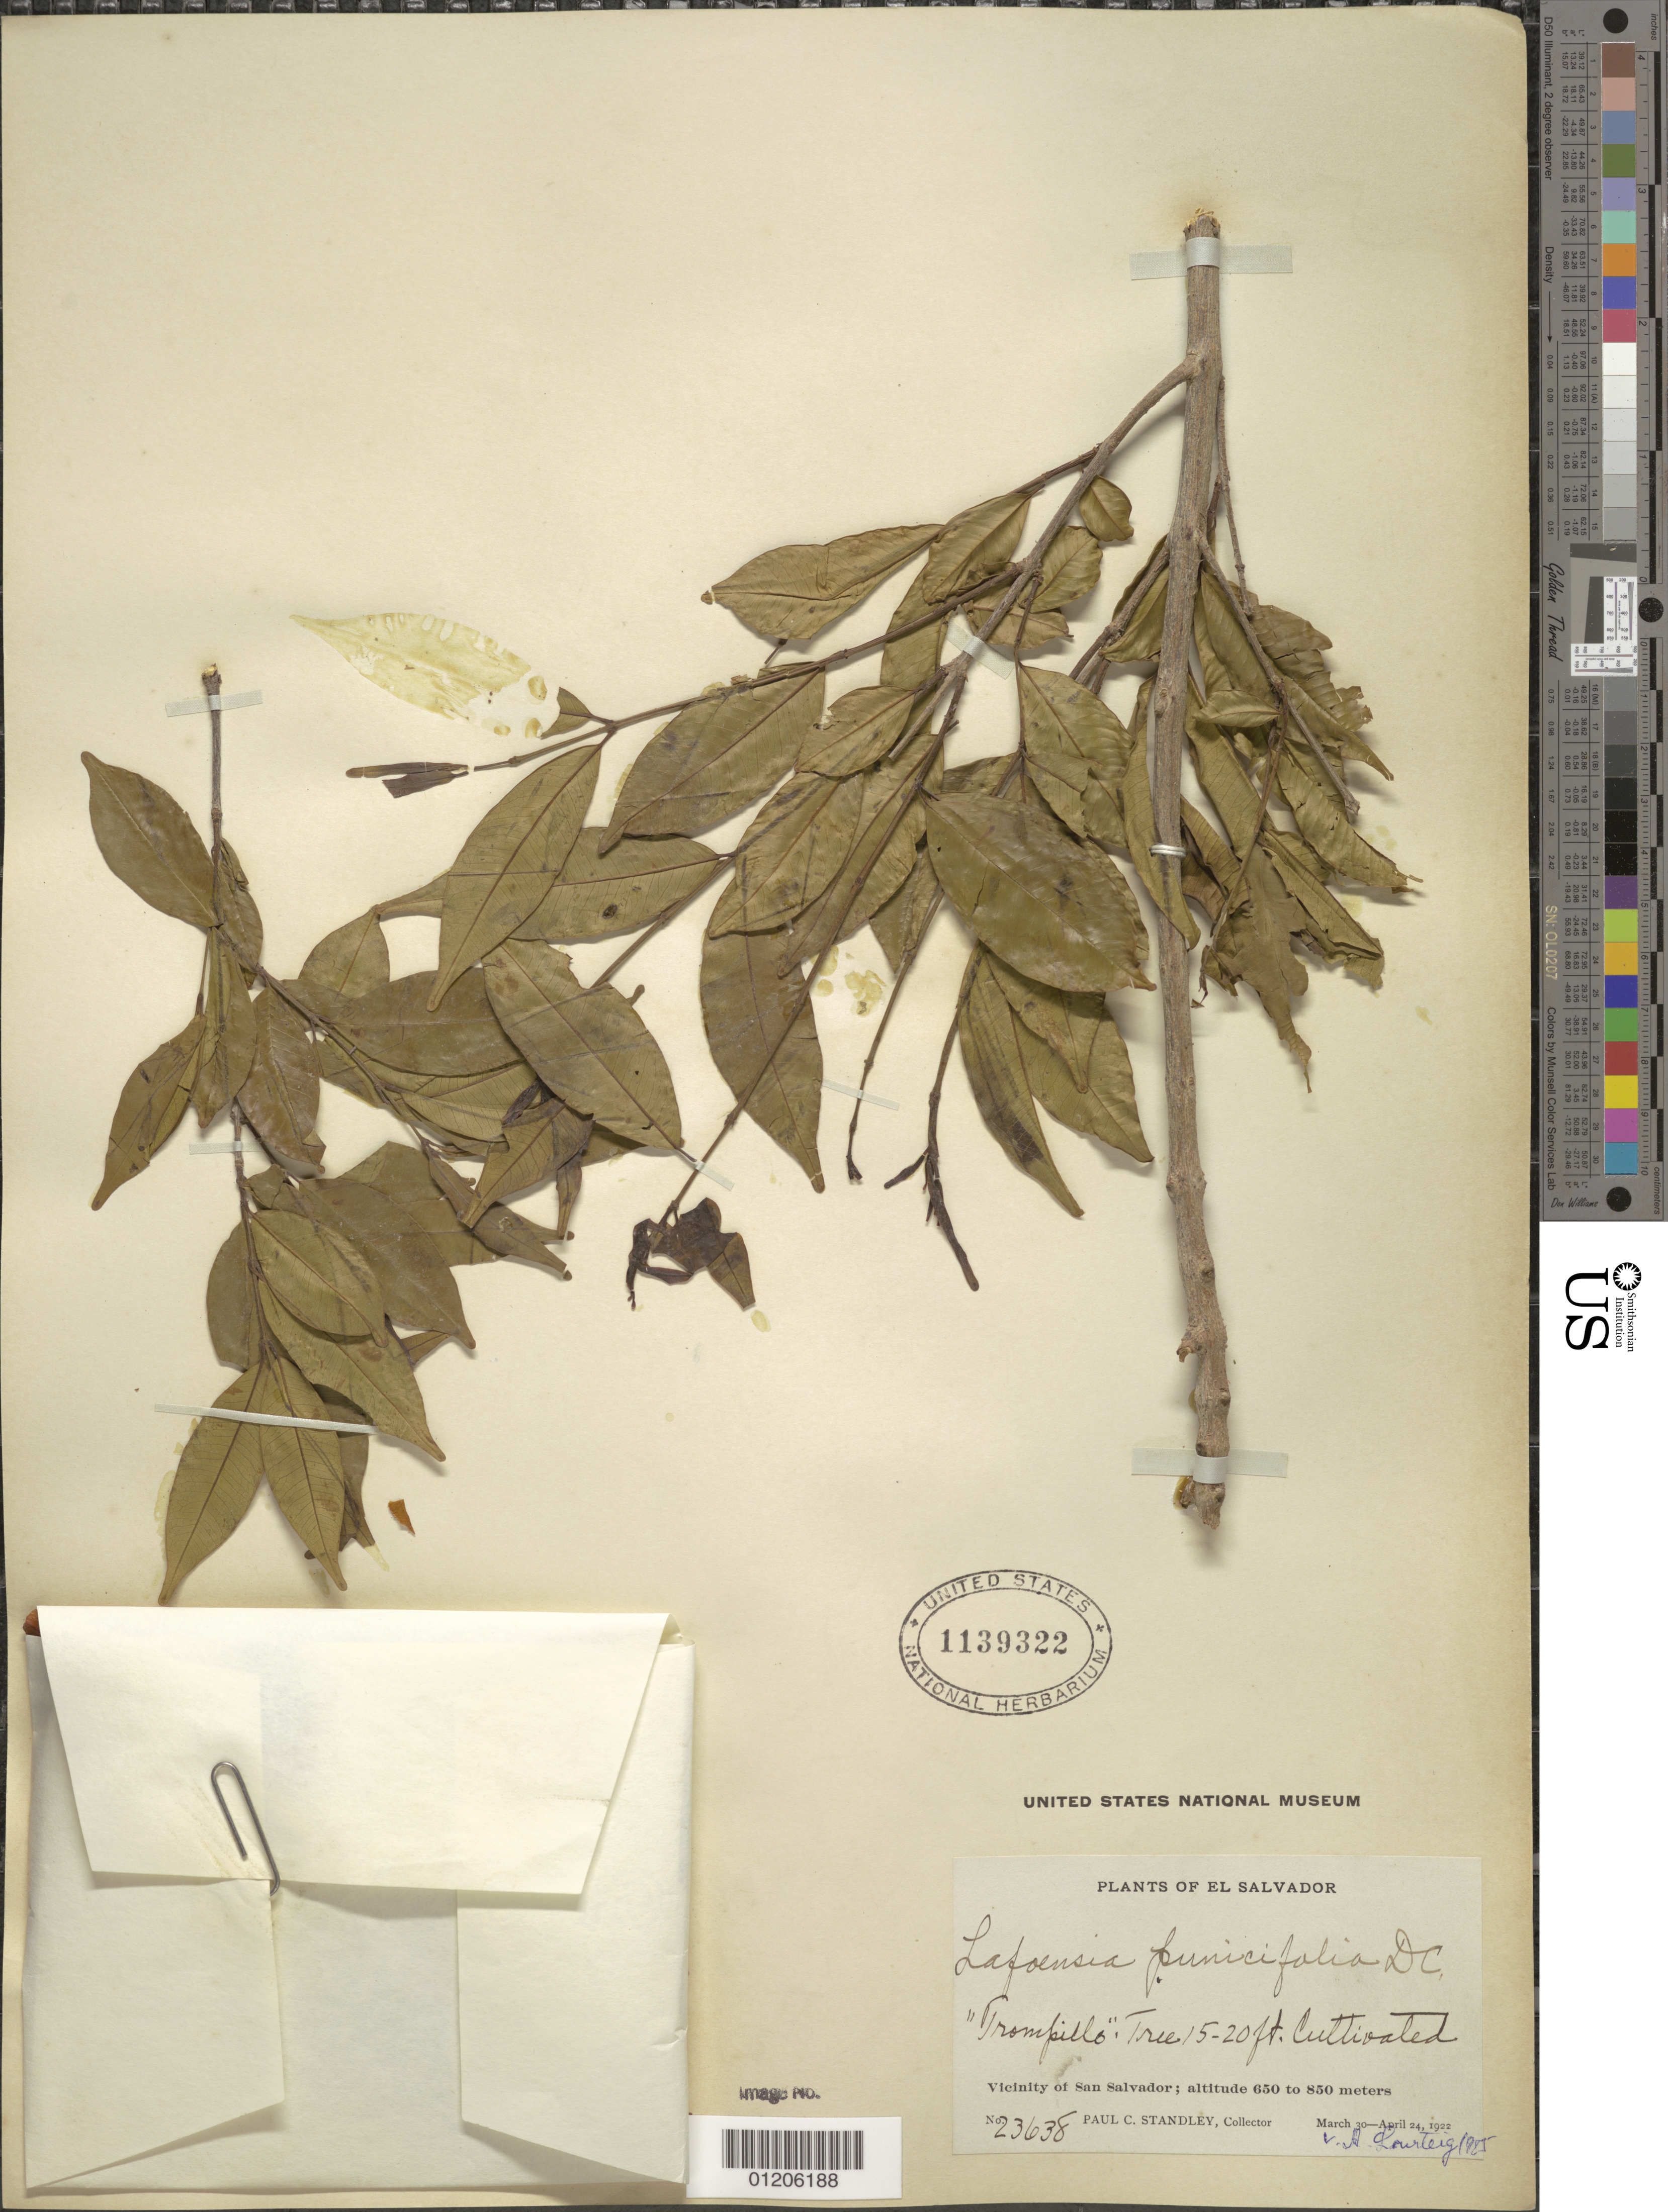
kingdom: Plantae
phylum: Tracheophyta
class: Magnoliopsida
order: Myrtales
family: Lythraceae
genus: Lafoensia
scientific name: Lafoensia punicifolia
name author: DC.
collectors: P. C. Standley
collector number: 23638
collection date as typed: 30 Mar 1922 to 24 Apr 1922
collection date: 1922-03-30/1922-04-24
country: El Salvador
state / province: San Salvador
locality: Vicinity of San Salvador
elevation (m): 650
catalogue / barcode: US 1139322